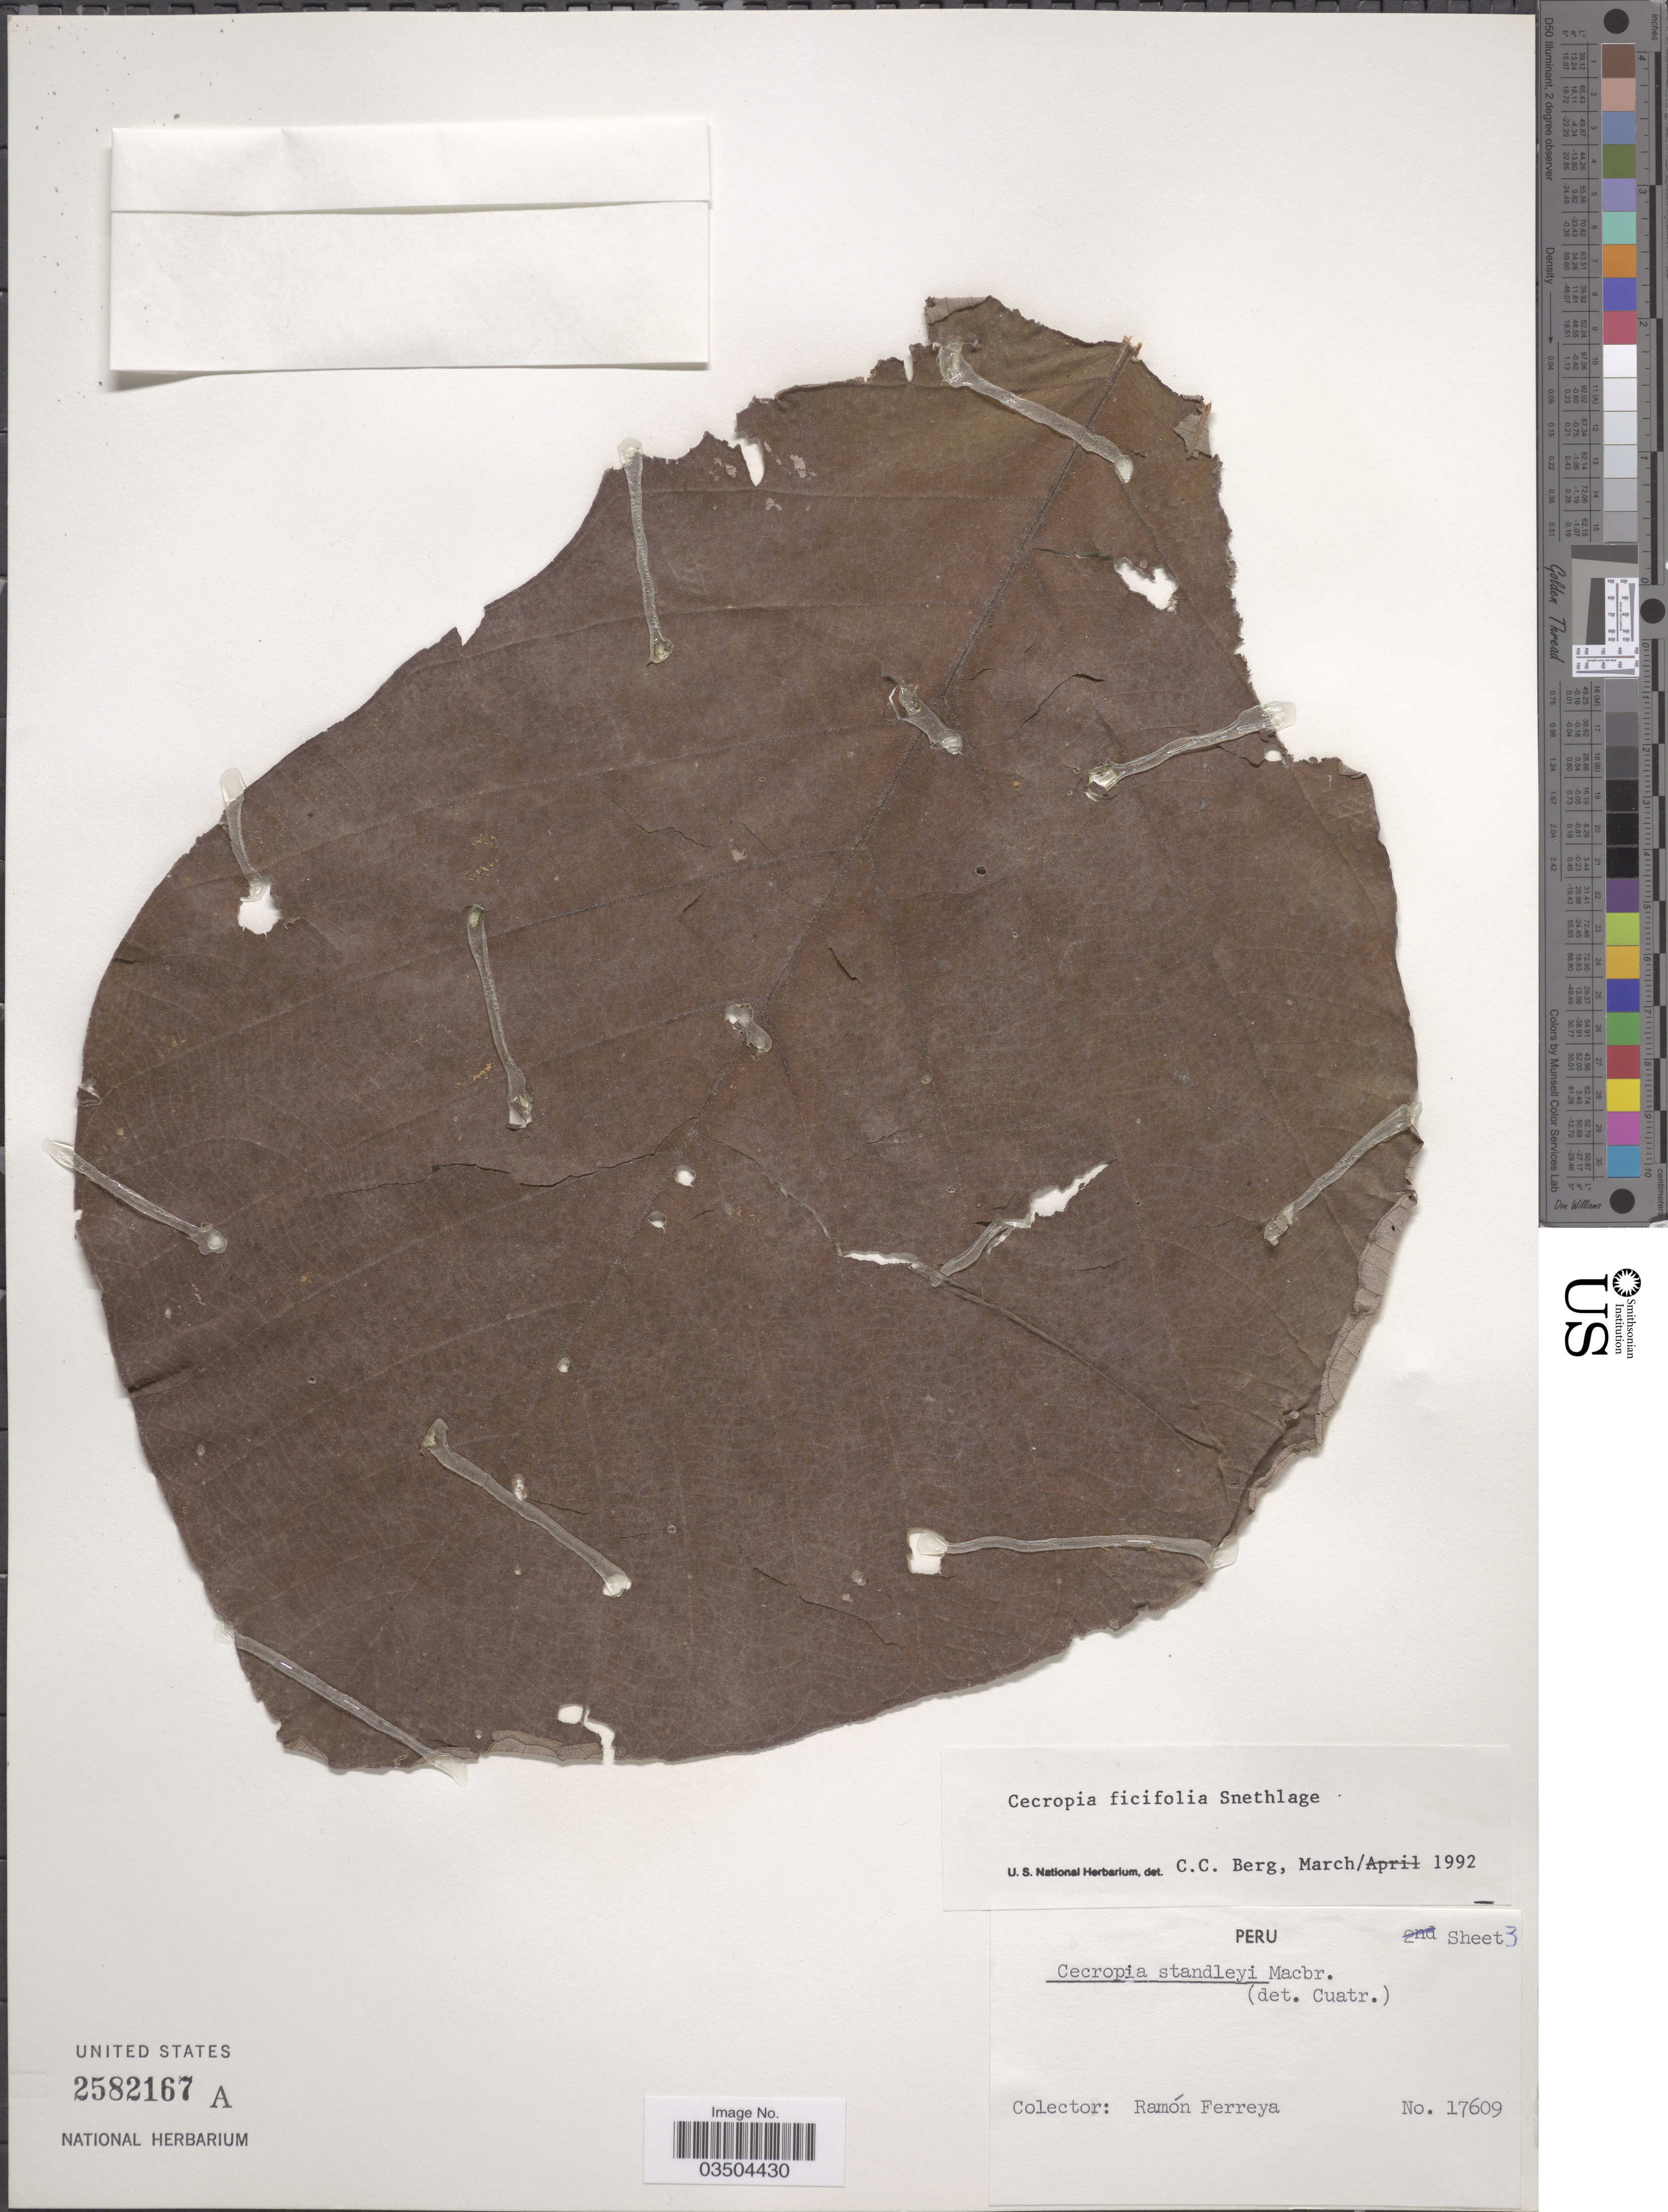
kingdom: Plantae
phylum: Tracheophyta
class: Magnoliopsida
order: Rosales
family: Urticaceae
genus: Cecropia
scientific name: Cecropia ficifolia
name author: Snethlage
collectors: R. A. Ferreyra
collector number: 17609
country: Peru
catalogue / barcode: US 2582167A